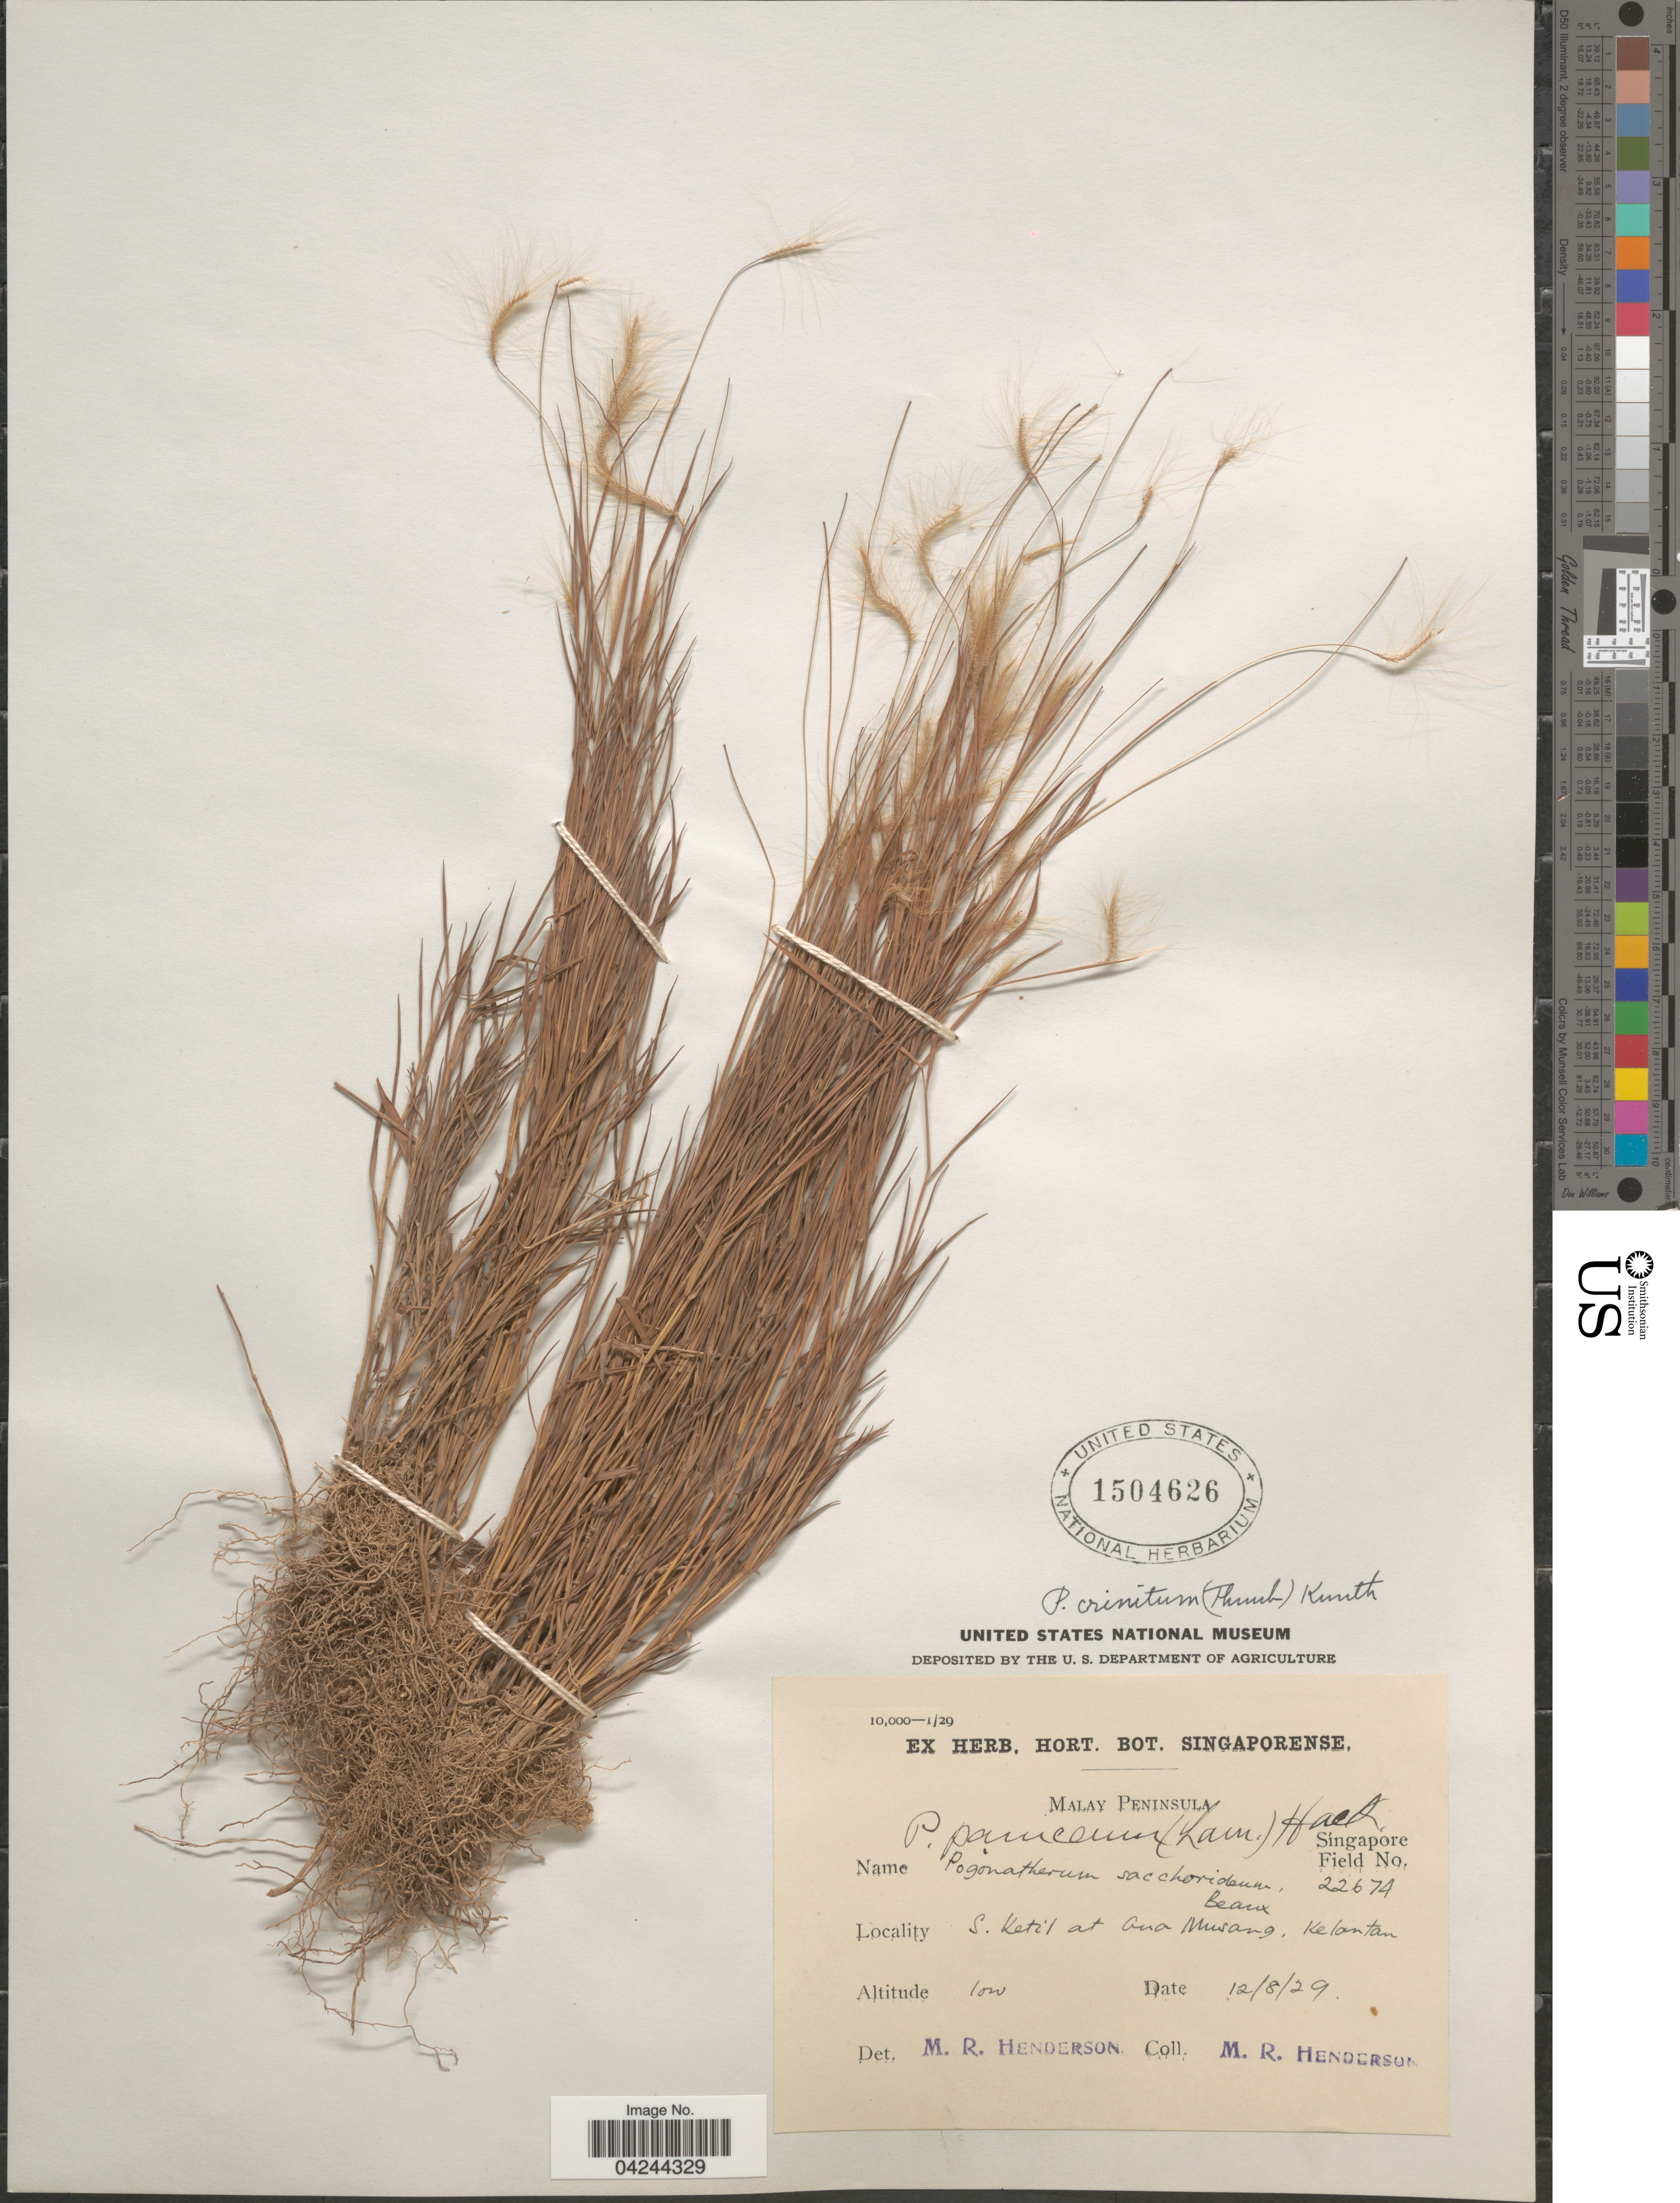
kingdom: Plantae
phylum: Tracheophyta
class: Liliopsida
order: Poales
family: Poaceae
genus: Pogonatherum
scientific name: Pogonatherum crinitum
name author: (Thunb.) Kunth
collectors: M. Henderson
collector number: Singapore Field 22674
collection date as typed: Transcribed d/m/y: 12/8/29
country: Malaysia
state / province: Kelantan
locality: Malay Peninsula. S. Ketil at Gua Musang.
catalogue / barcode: US 1504626